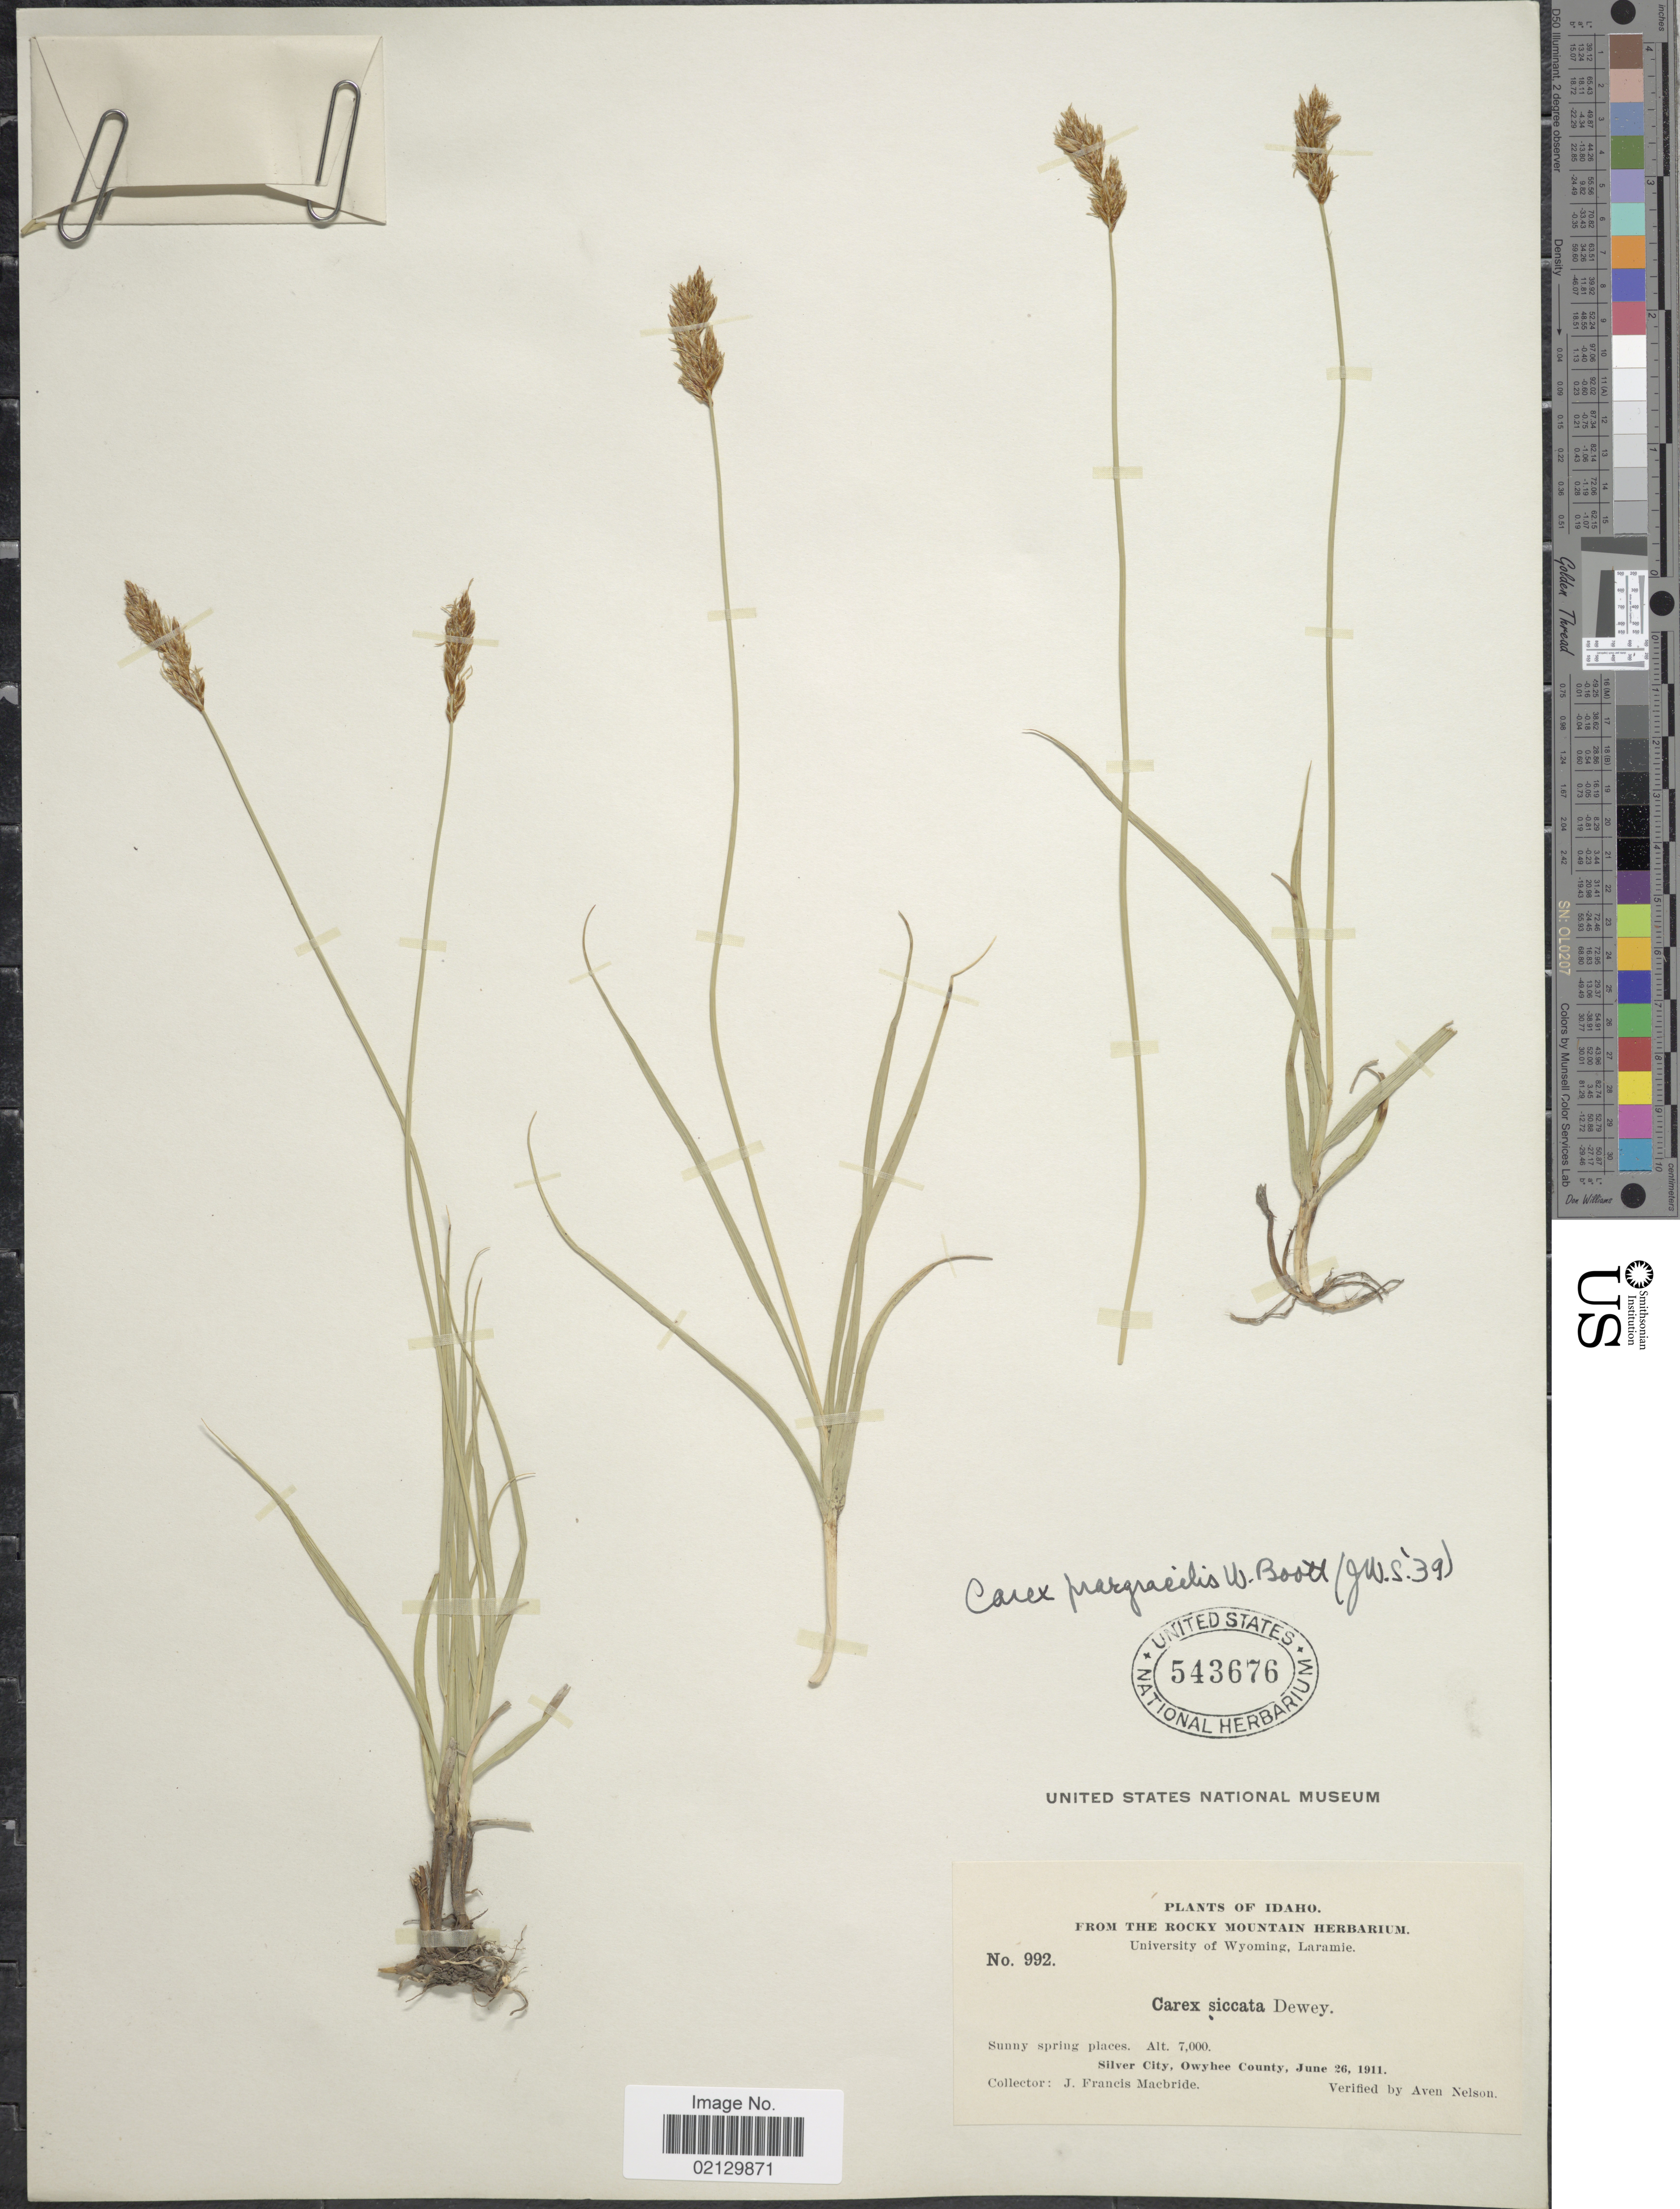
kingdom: Plantae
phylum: Tracheophyta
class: Liliopsida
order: Poales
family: Cyperaceae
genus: Carex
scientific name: Carex praegracilis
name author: W. Boott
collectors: J. F. Macbride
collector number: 992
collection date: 1911-06-26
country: United States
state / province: Idaho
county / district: Owyhee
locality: Sunny spring places, Silver City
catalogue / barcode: US 543676